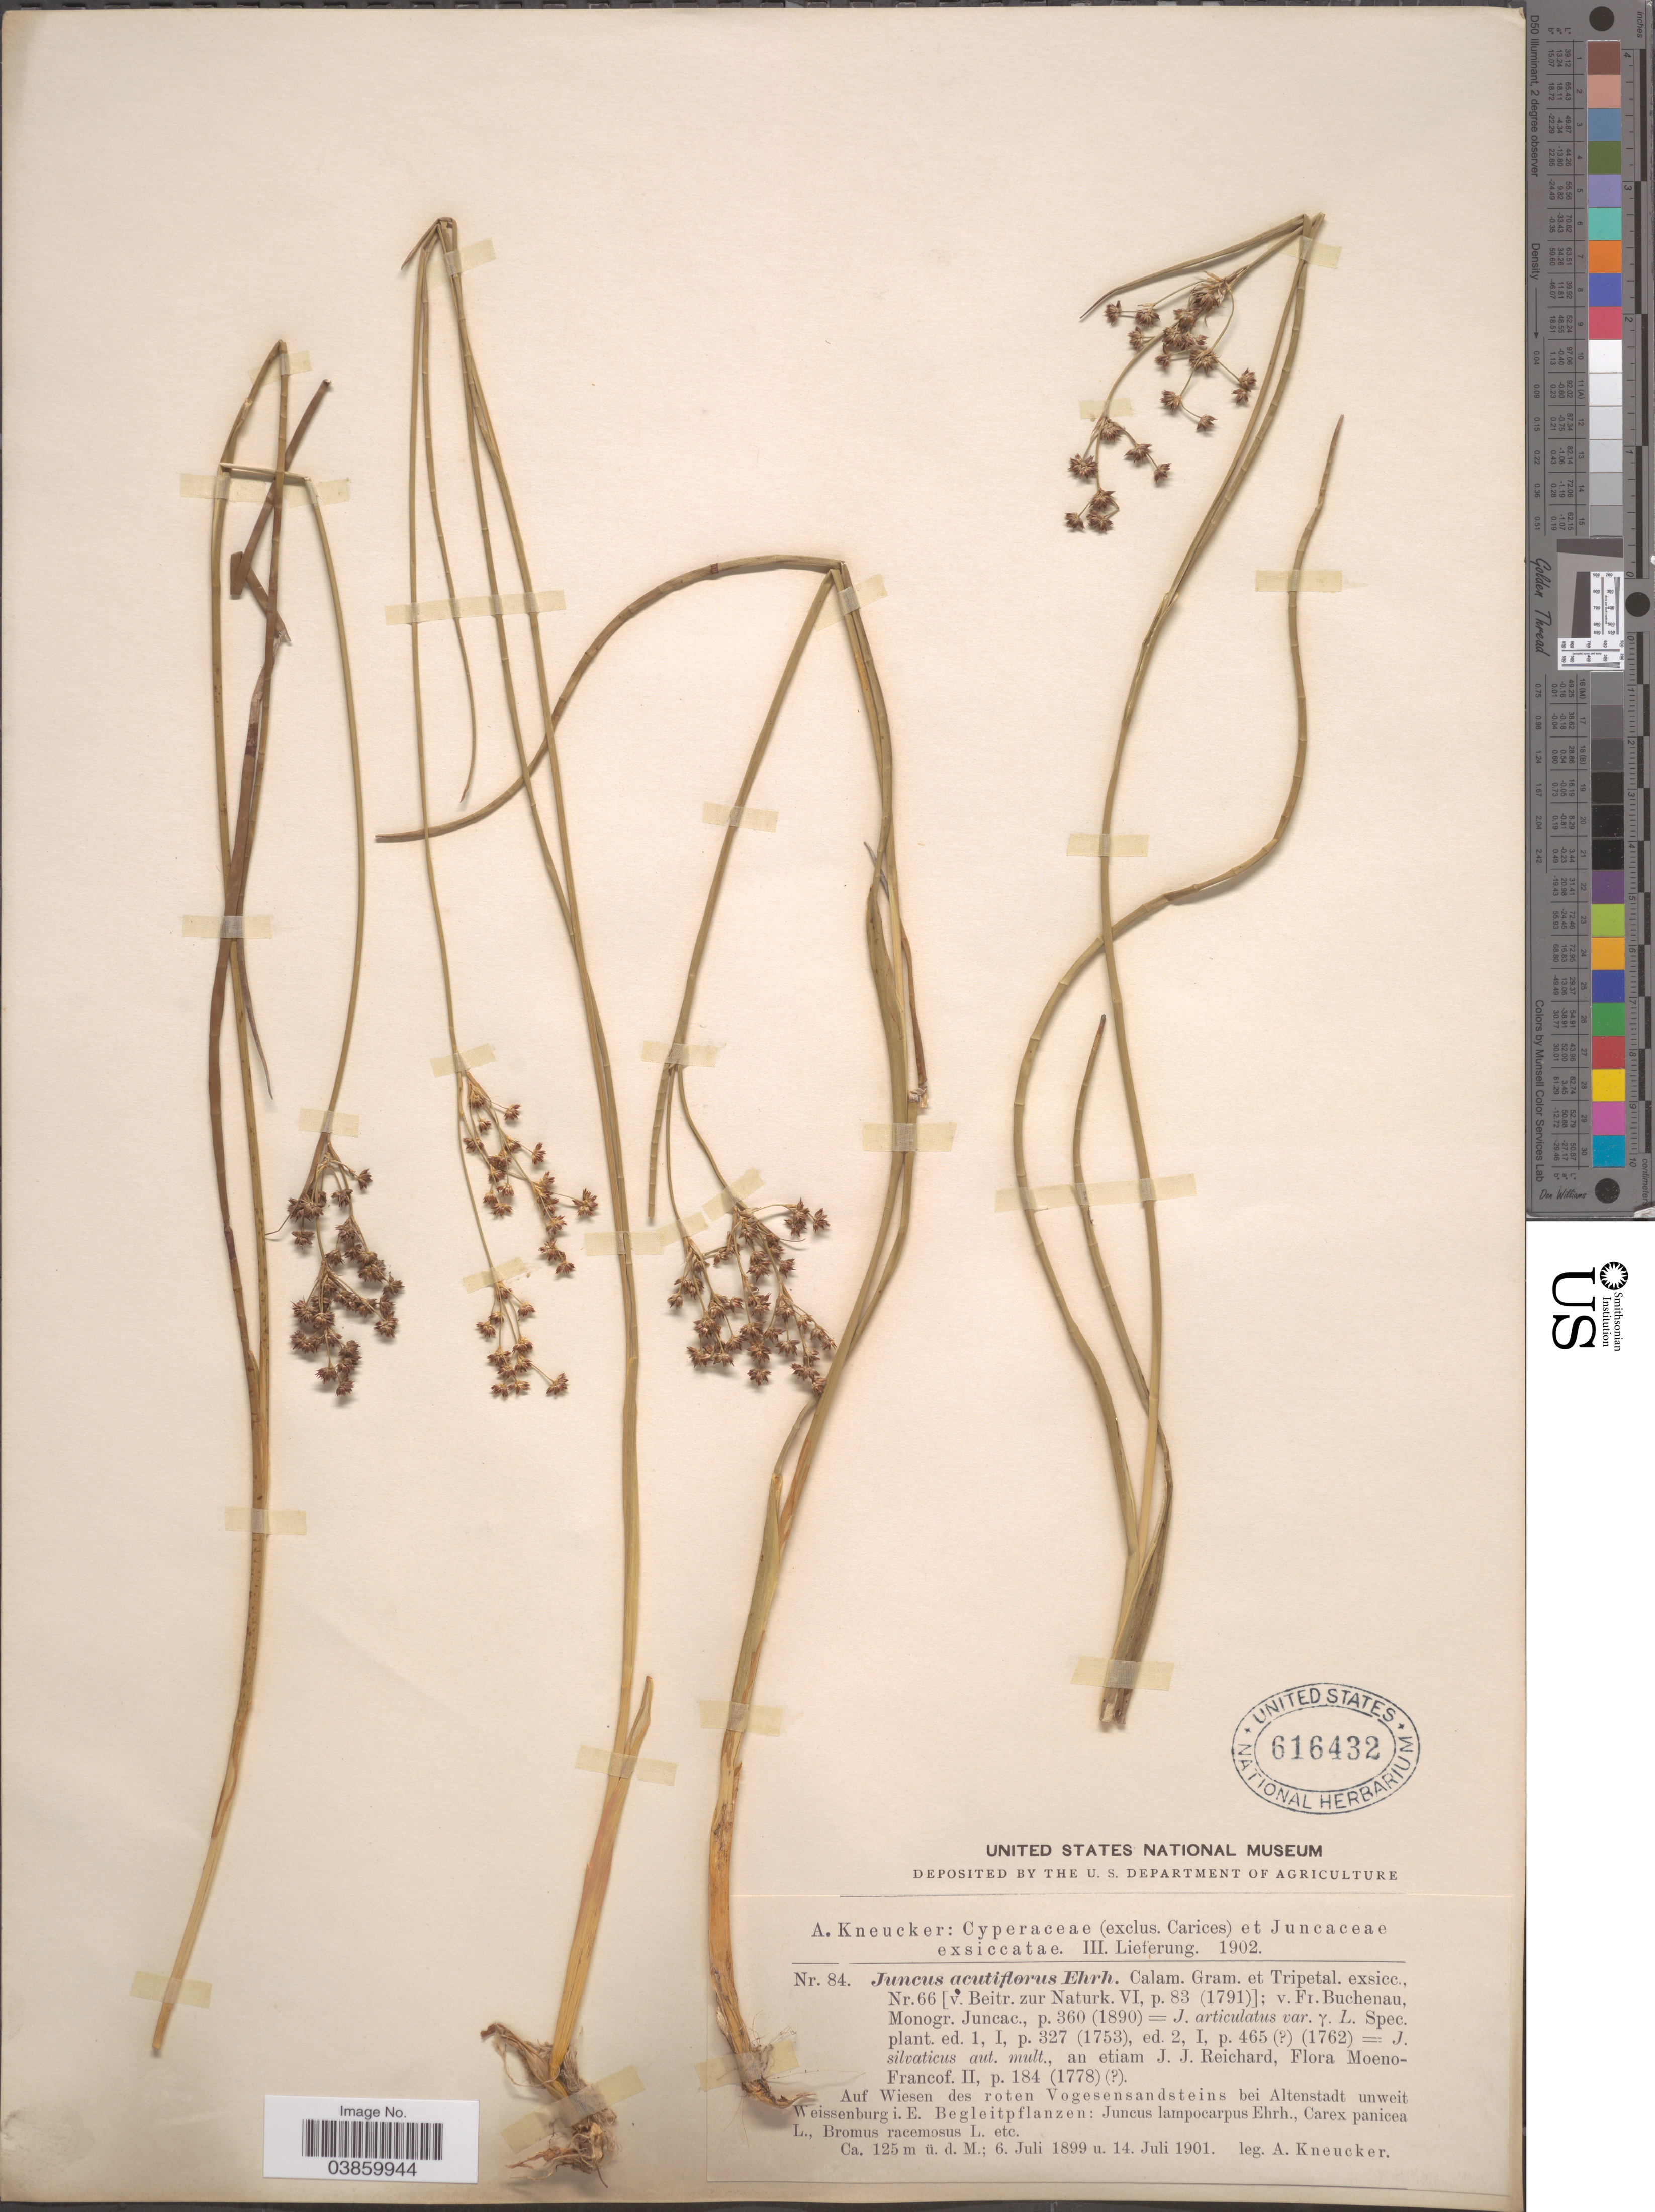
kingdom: Plantae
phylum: Tracheophyta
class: Liliopsida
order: Poales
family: Juncaceae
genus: Juncus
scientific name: Juncus acutiflorus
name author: Ehrh. ex Hoffm.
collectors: A. Kneucker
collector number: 84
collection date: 1899-07-06/1901-07-14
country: Germany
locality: Auf Wiesen des roten Vogesensandsteins bei Altenstadt unweit Weissenburg i.E.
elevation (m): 125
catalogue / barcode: US 616432